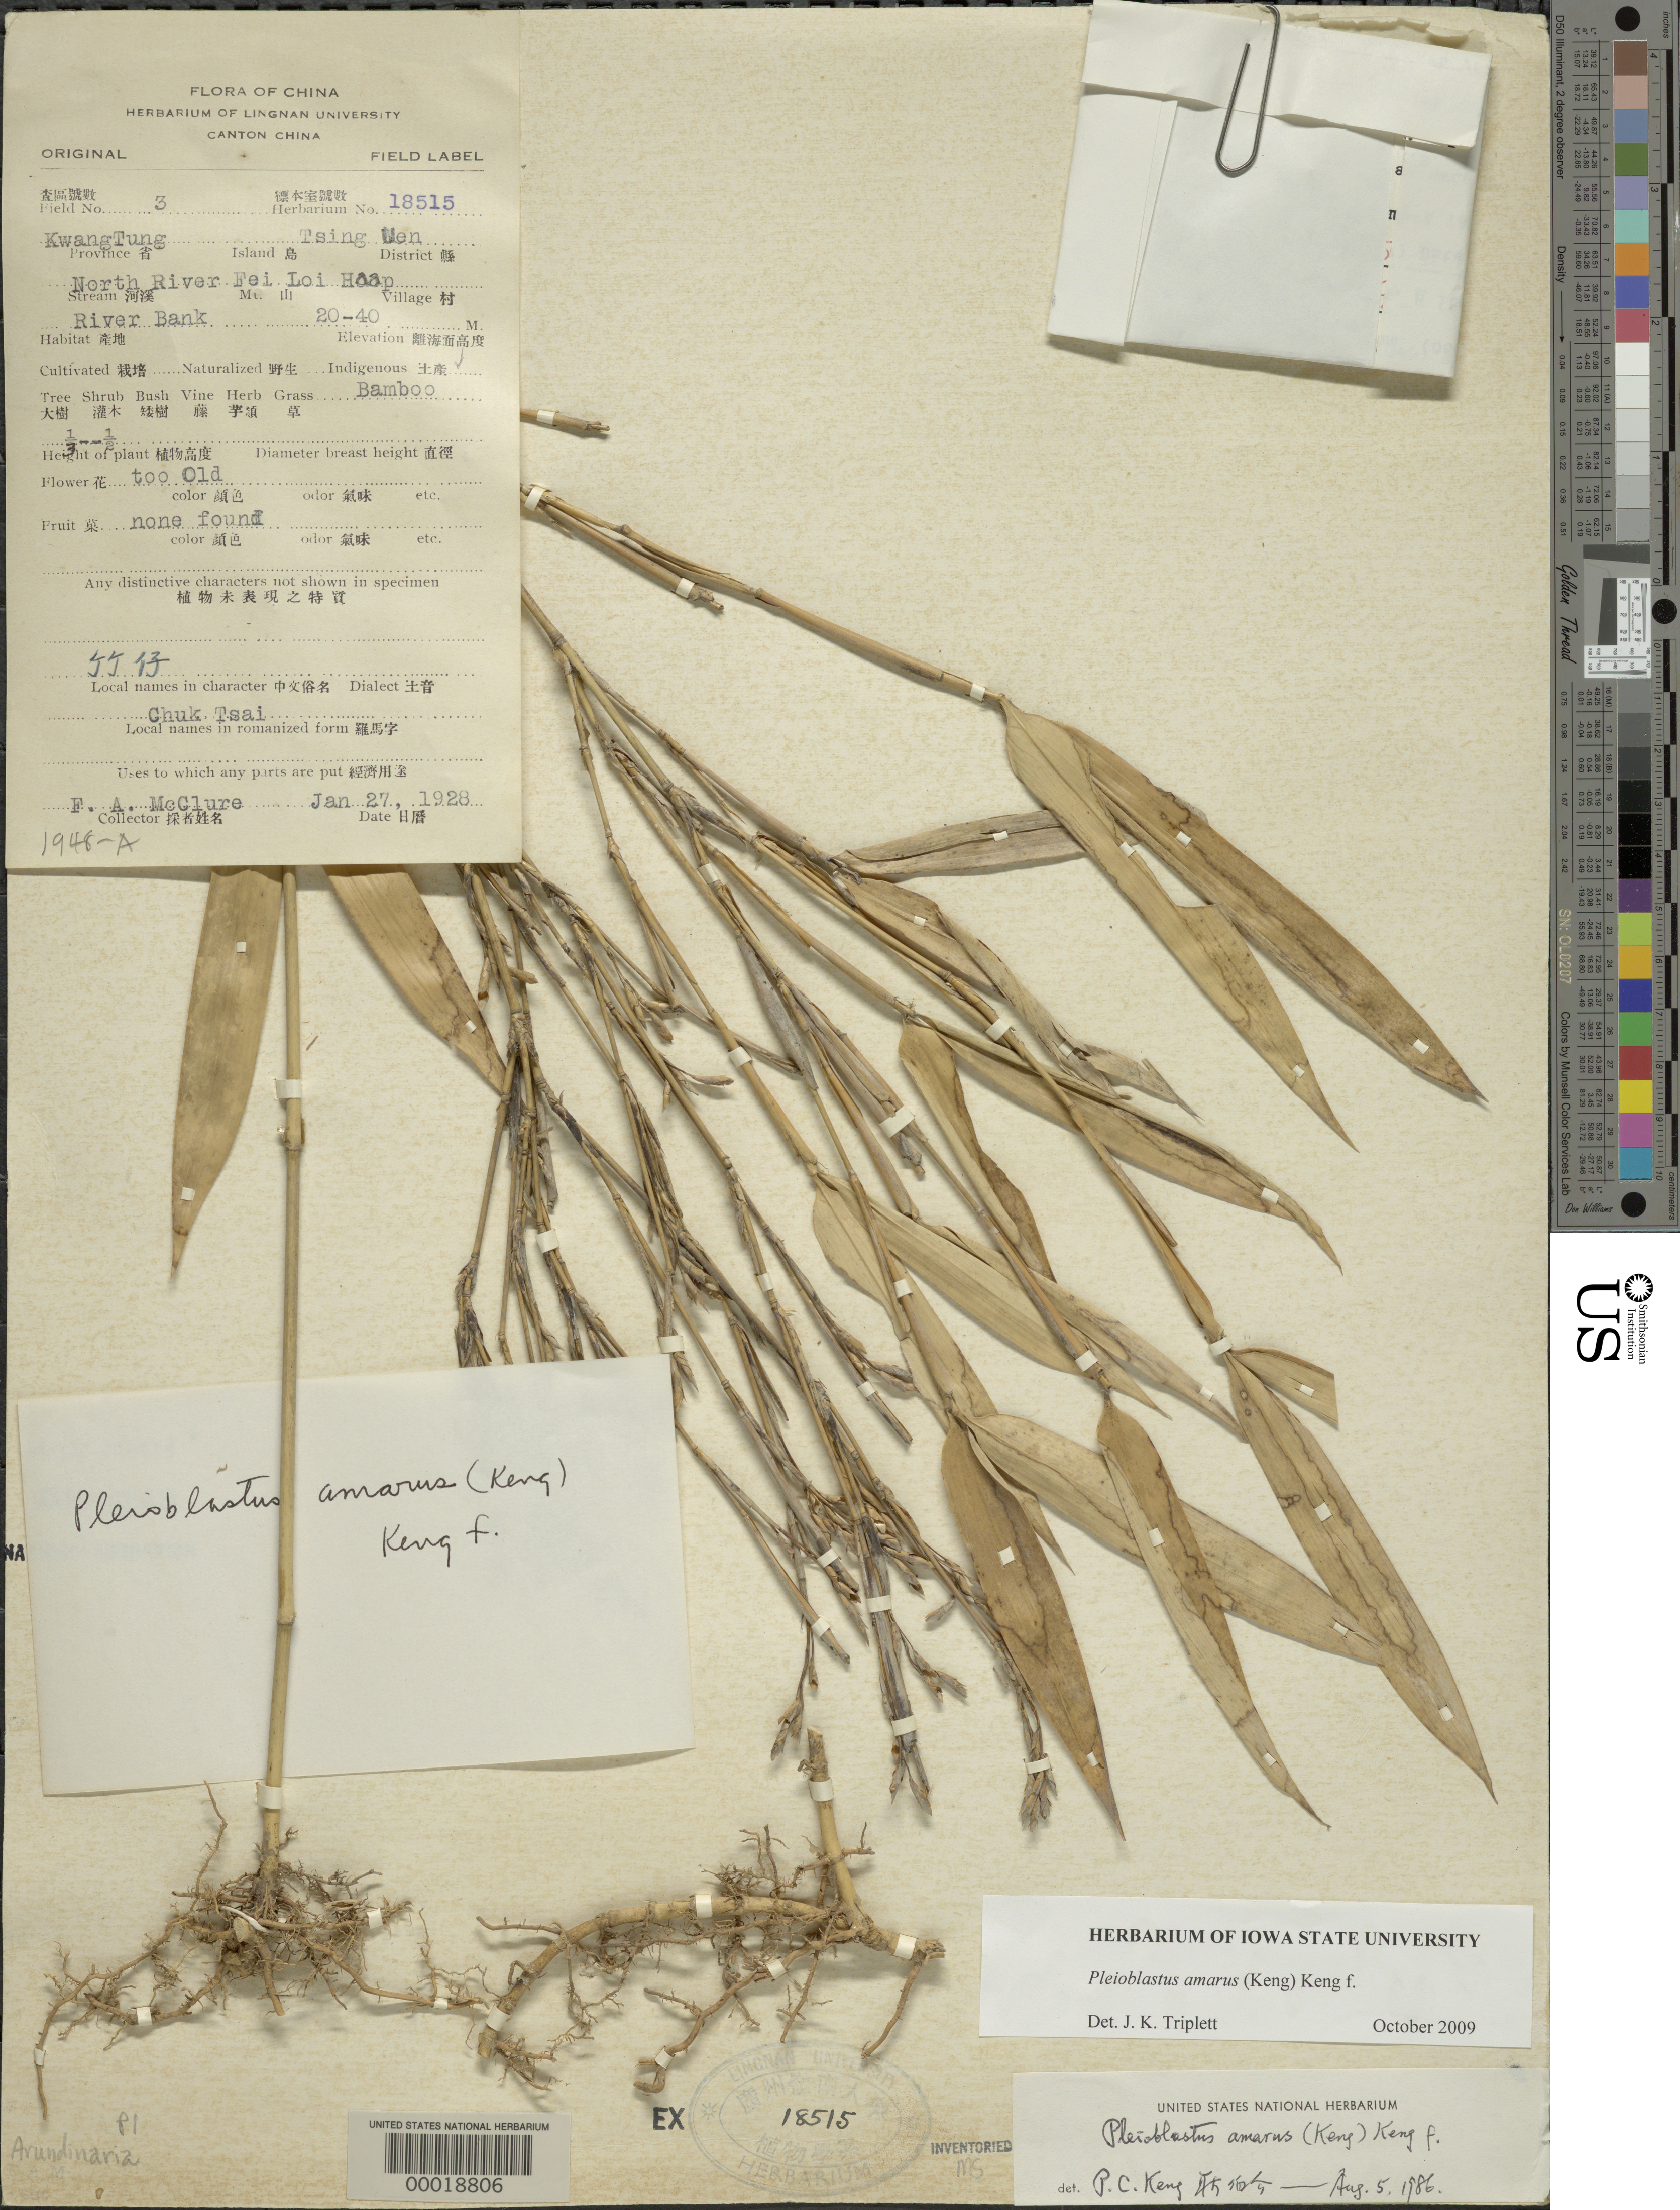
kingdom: Plantae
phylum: Tracheophyta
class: Liliopsida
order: Poales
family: Poaceae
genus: Pleioblastus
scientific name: Pleioblastus amarus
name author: (Keng) Keng f.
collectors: F. A. McClure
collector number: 3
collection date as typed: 27 Jan 1928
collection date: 1928-01-27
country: China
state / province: Guangdong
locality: North river fei loi haap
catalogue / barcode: US 2803143